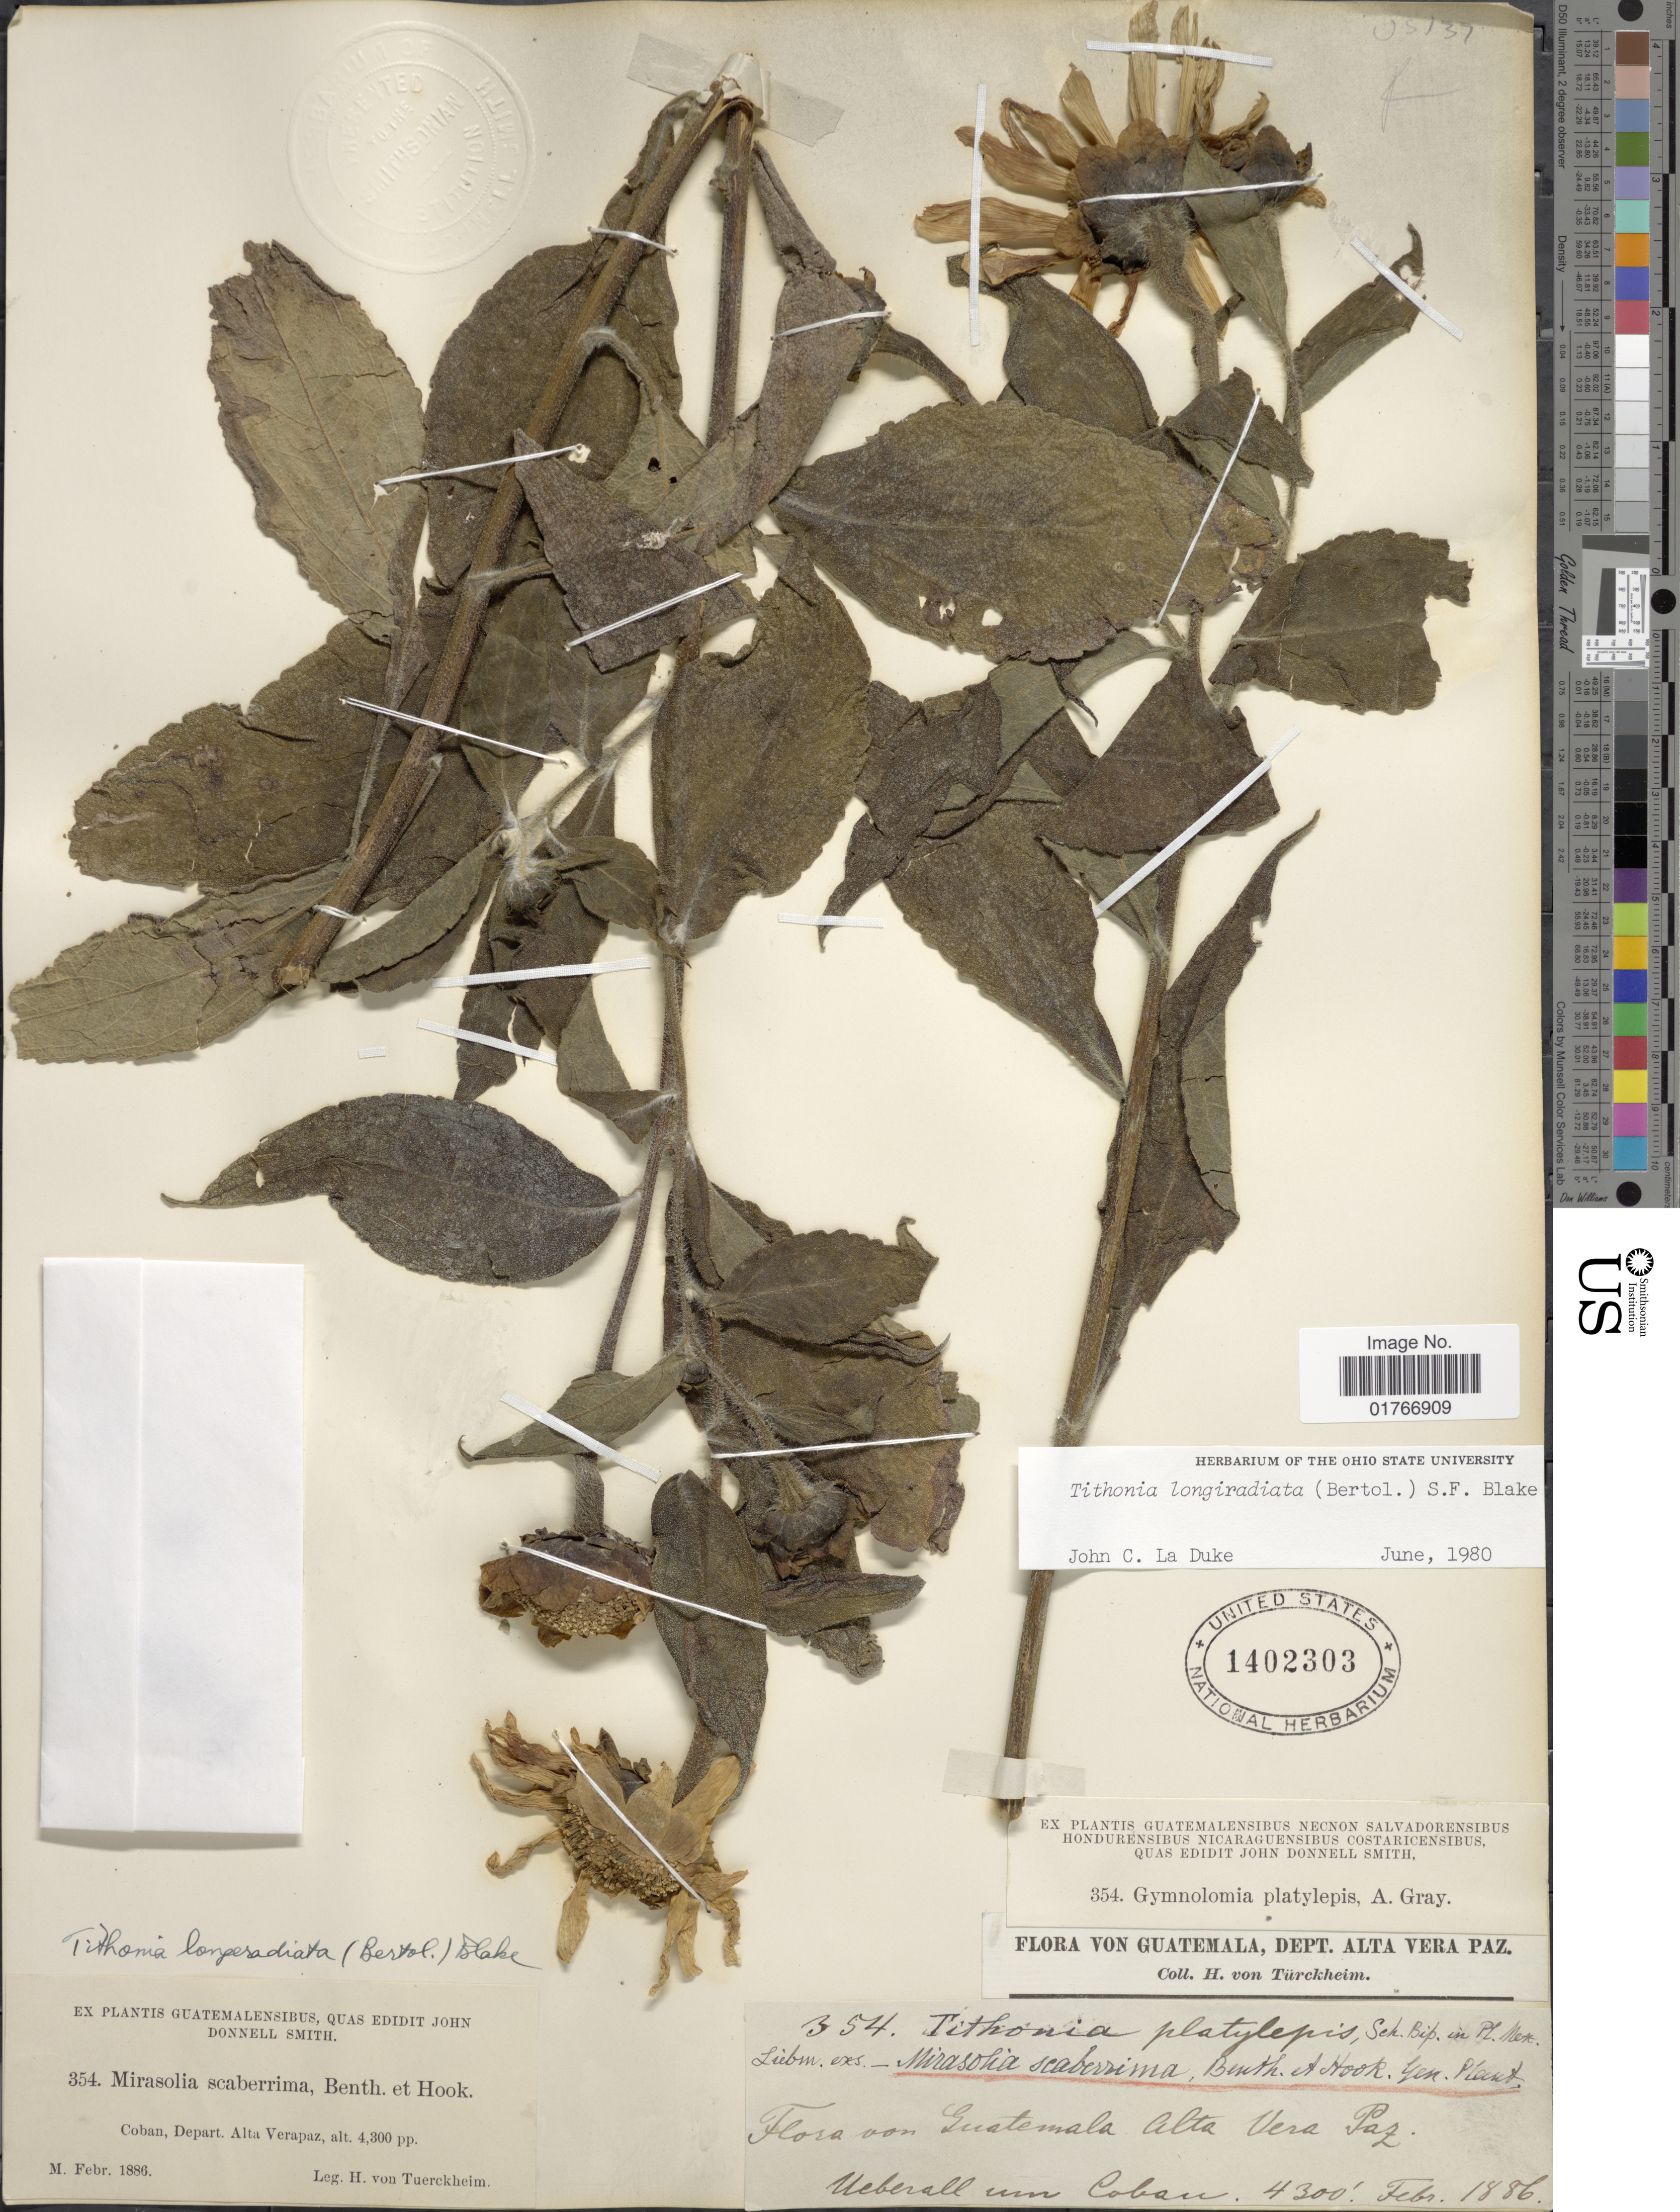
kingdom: Plantae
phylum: Tracheophyta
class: Magnoliopsida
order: Asterales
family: Asteraceae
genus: Tithonia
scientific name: Tithonia longiradiata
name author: (Bertol.) S.F. Blake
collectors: H. von Türckheim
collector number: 354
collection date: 1886-02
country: Guatemala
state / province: Alta Verapaz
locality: Guatemalensibus, Coban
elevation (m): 1311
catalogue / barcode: US 1402303